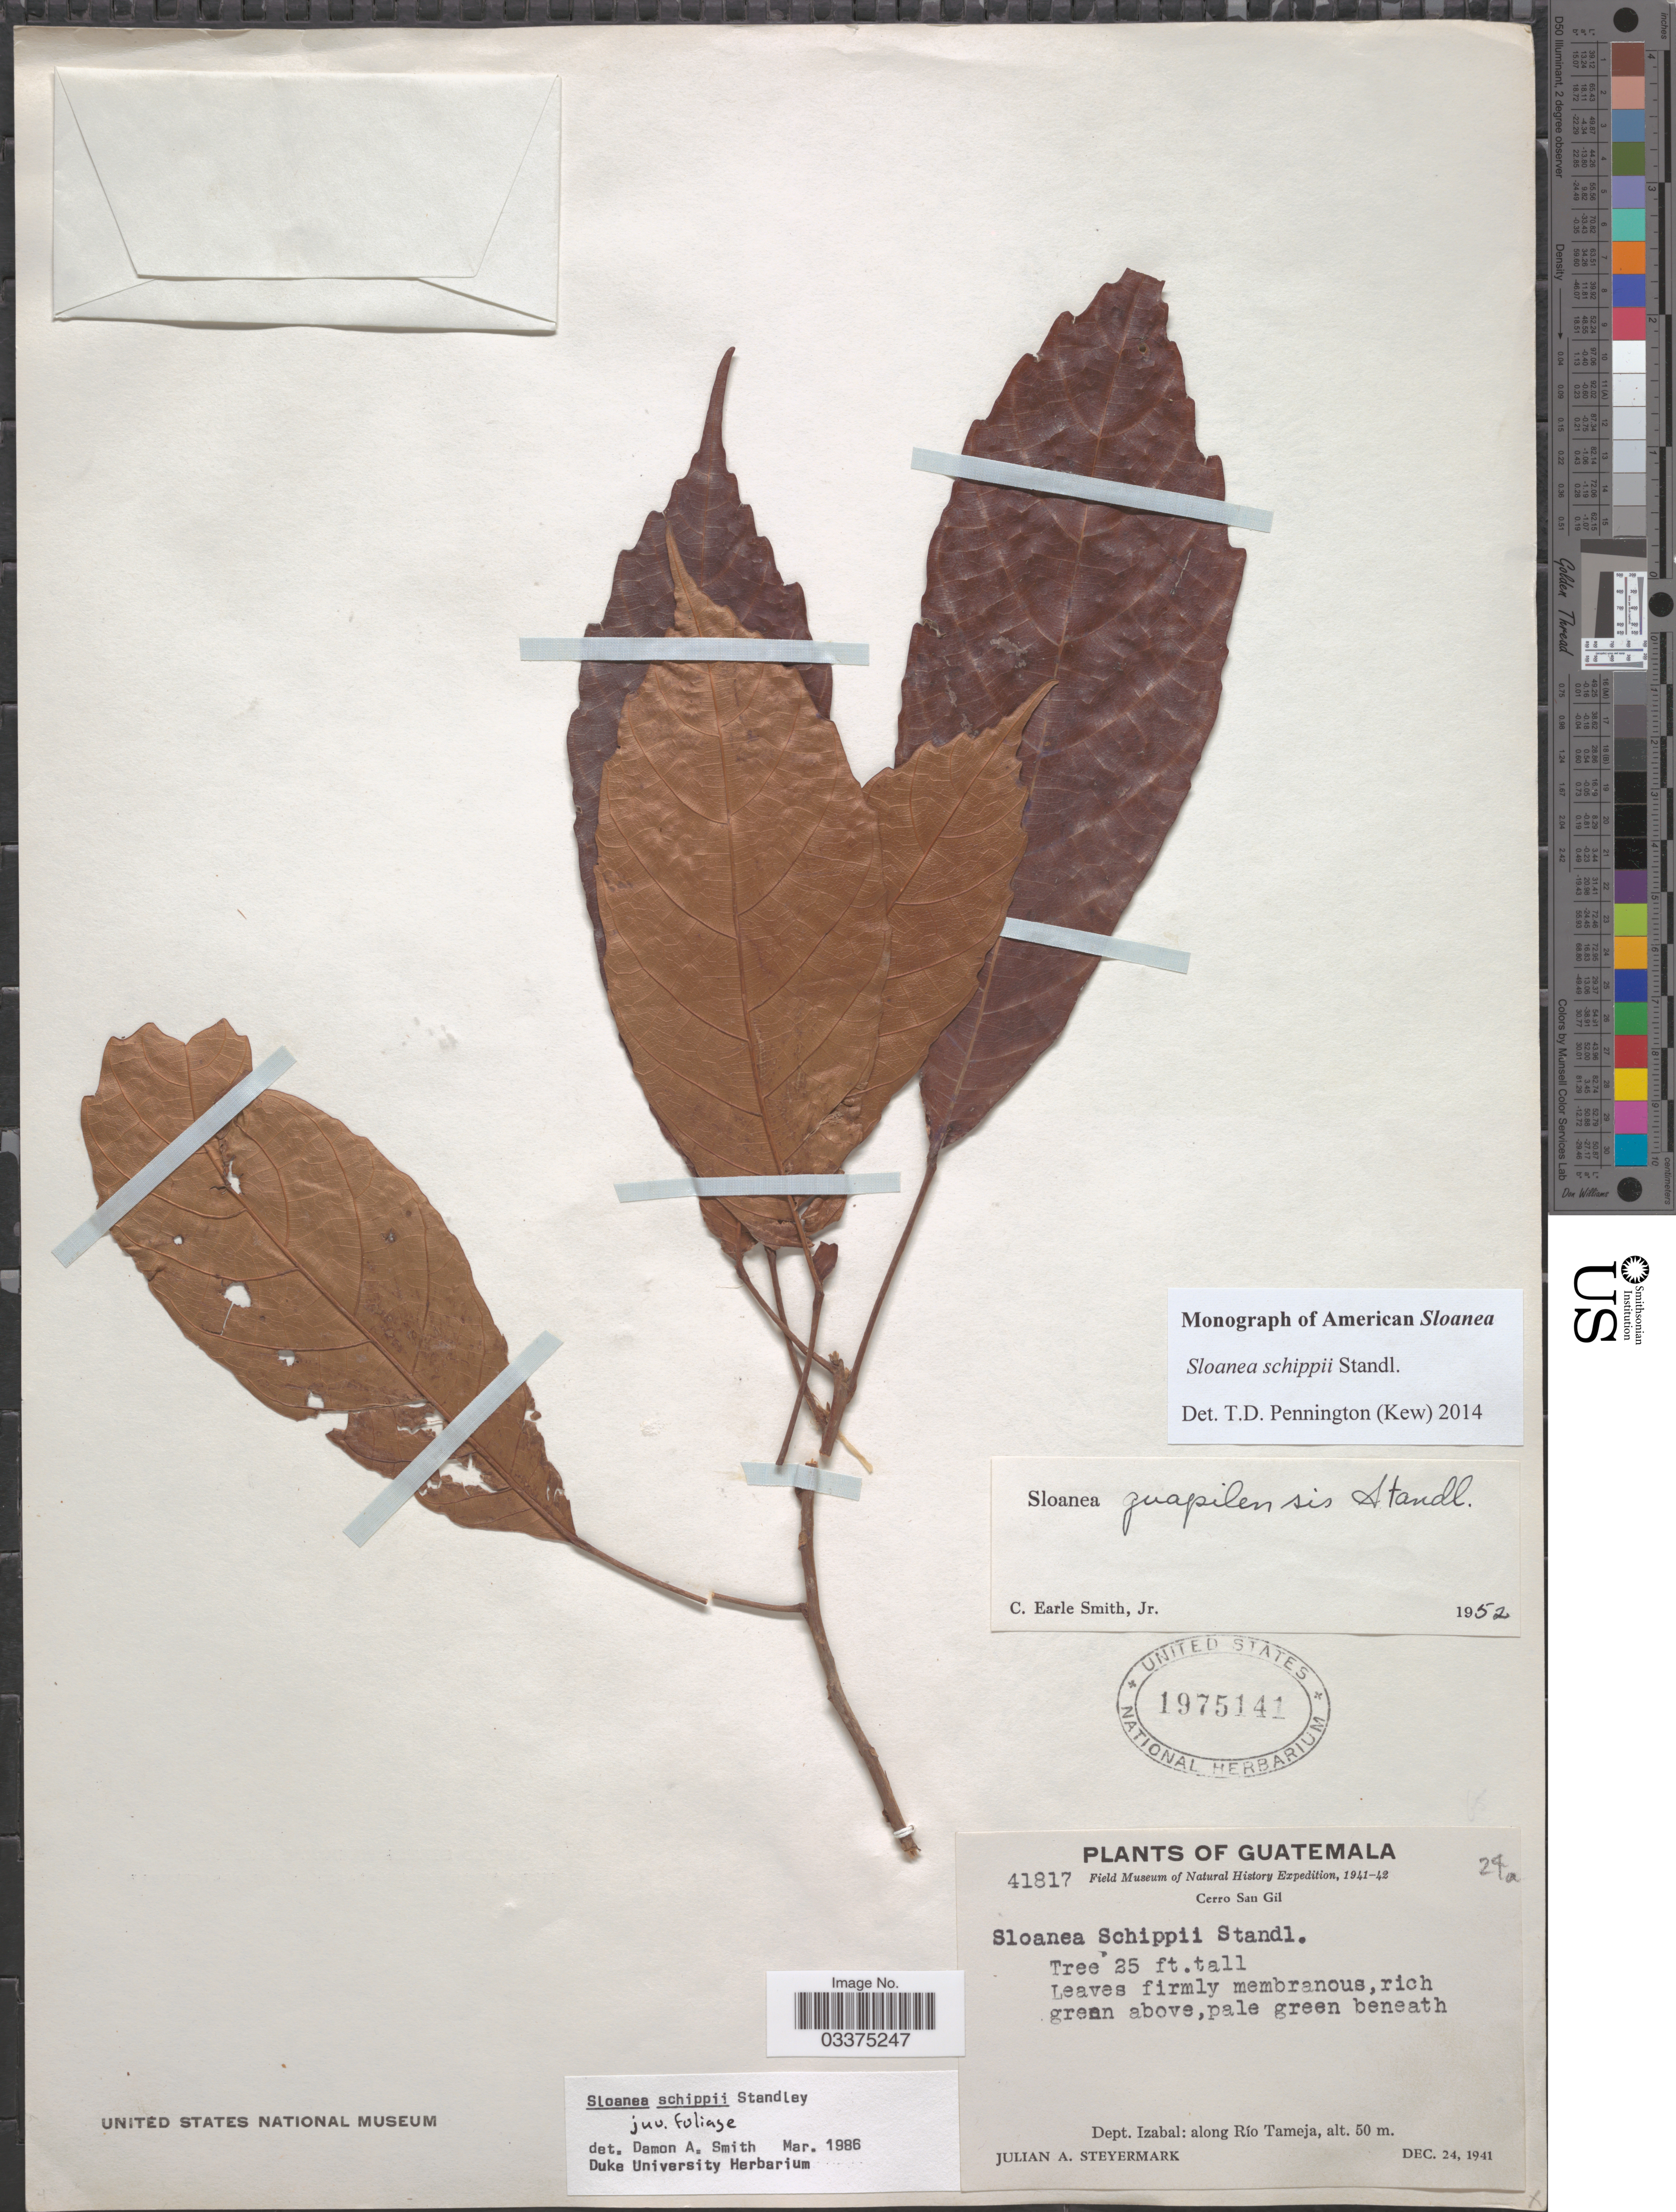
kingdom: Plantae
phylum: Tracheophyta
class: Magnoliopsida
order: Oxalidales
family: Elaeocarpaceae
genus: Sloanea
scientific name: Sloanea schippii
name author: Standl.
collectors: J. Steyermark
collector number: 41817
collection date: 1941-12-24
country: Guatemala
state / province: Izabal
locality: Cerro San Gil. Dept. Izabal: along Río Tameja.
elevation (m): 50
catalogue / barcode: US 1975141